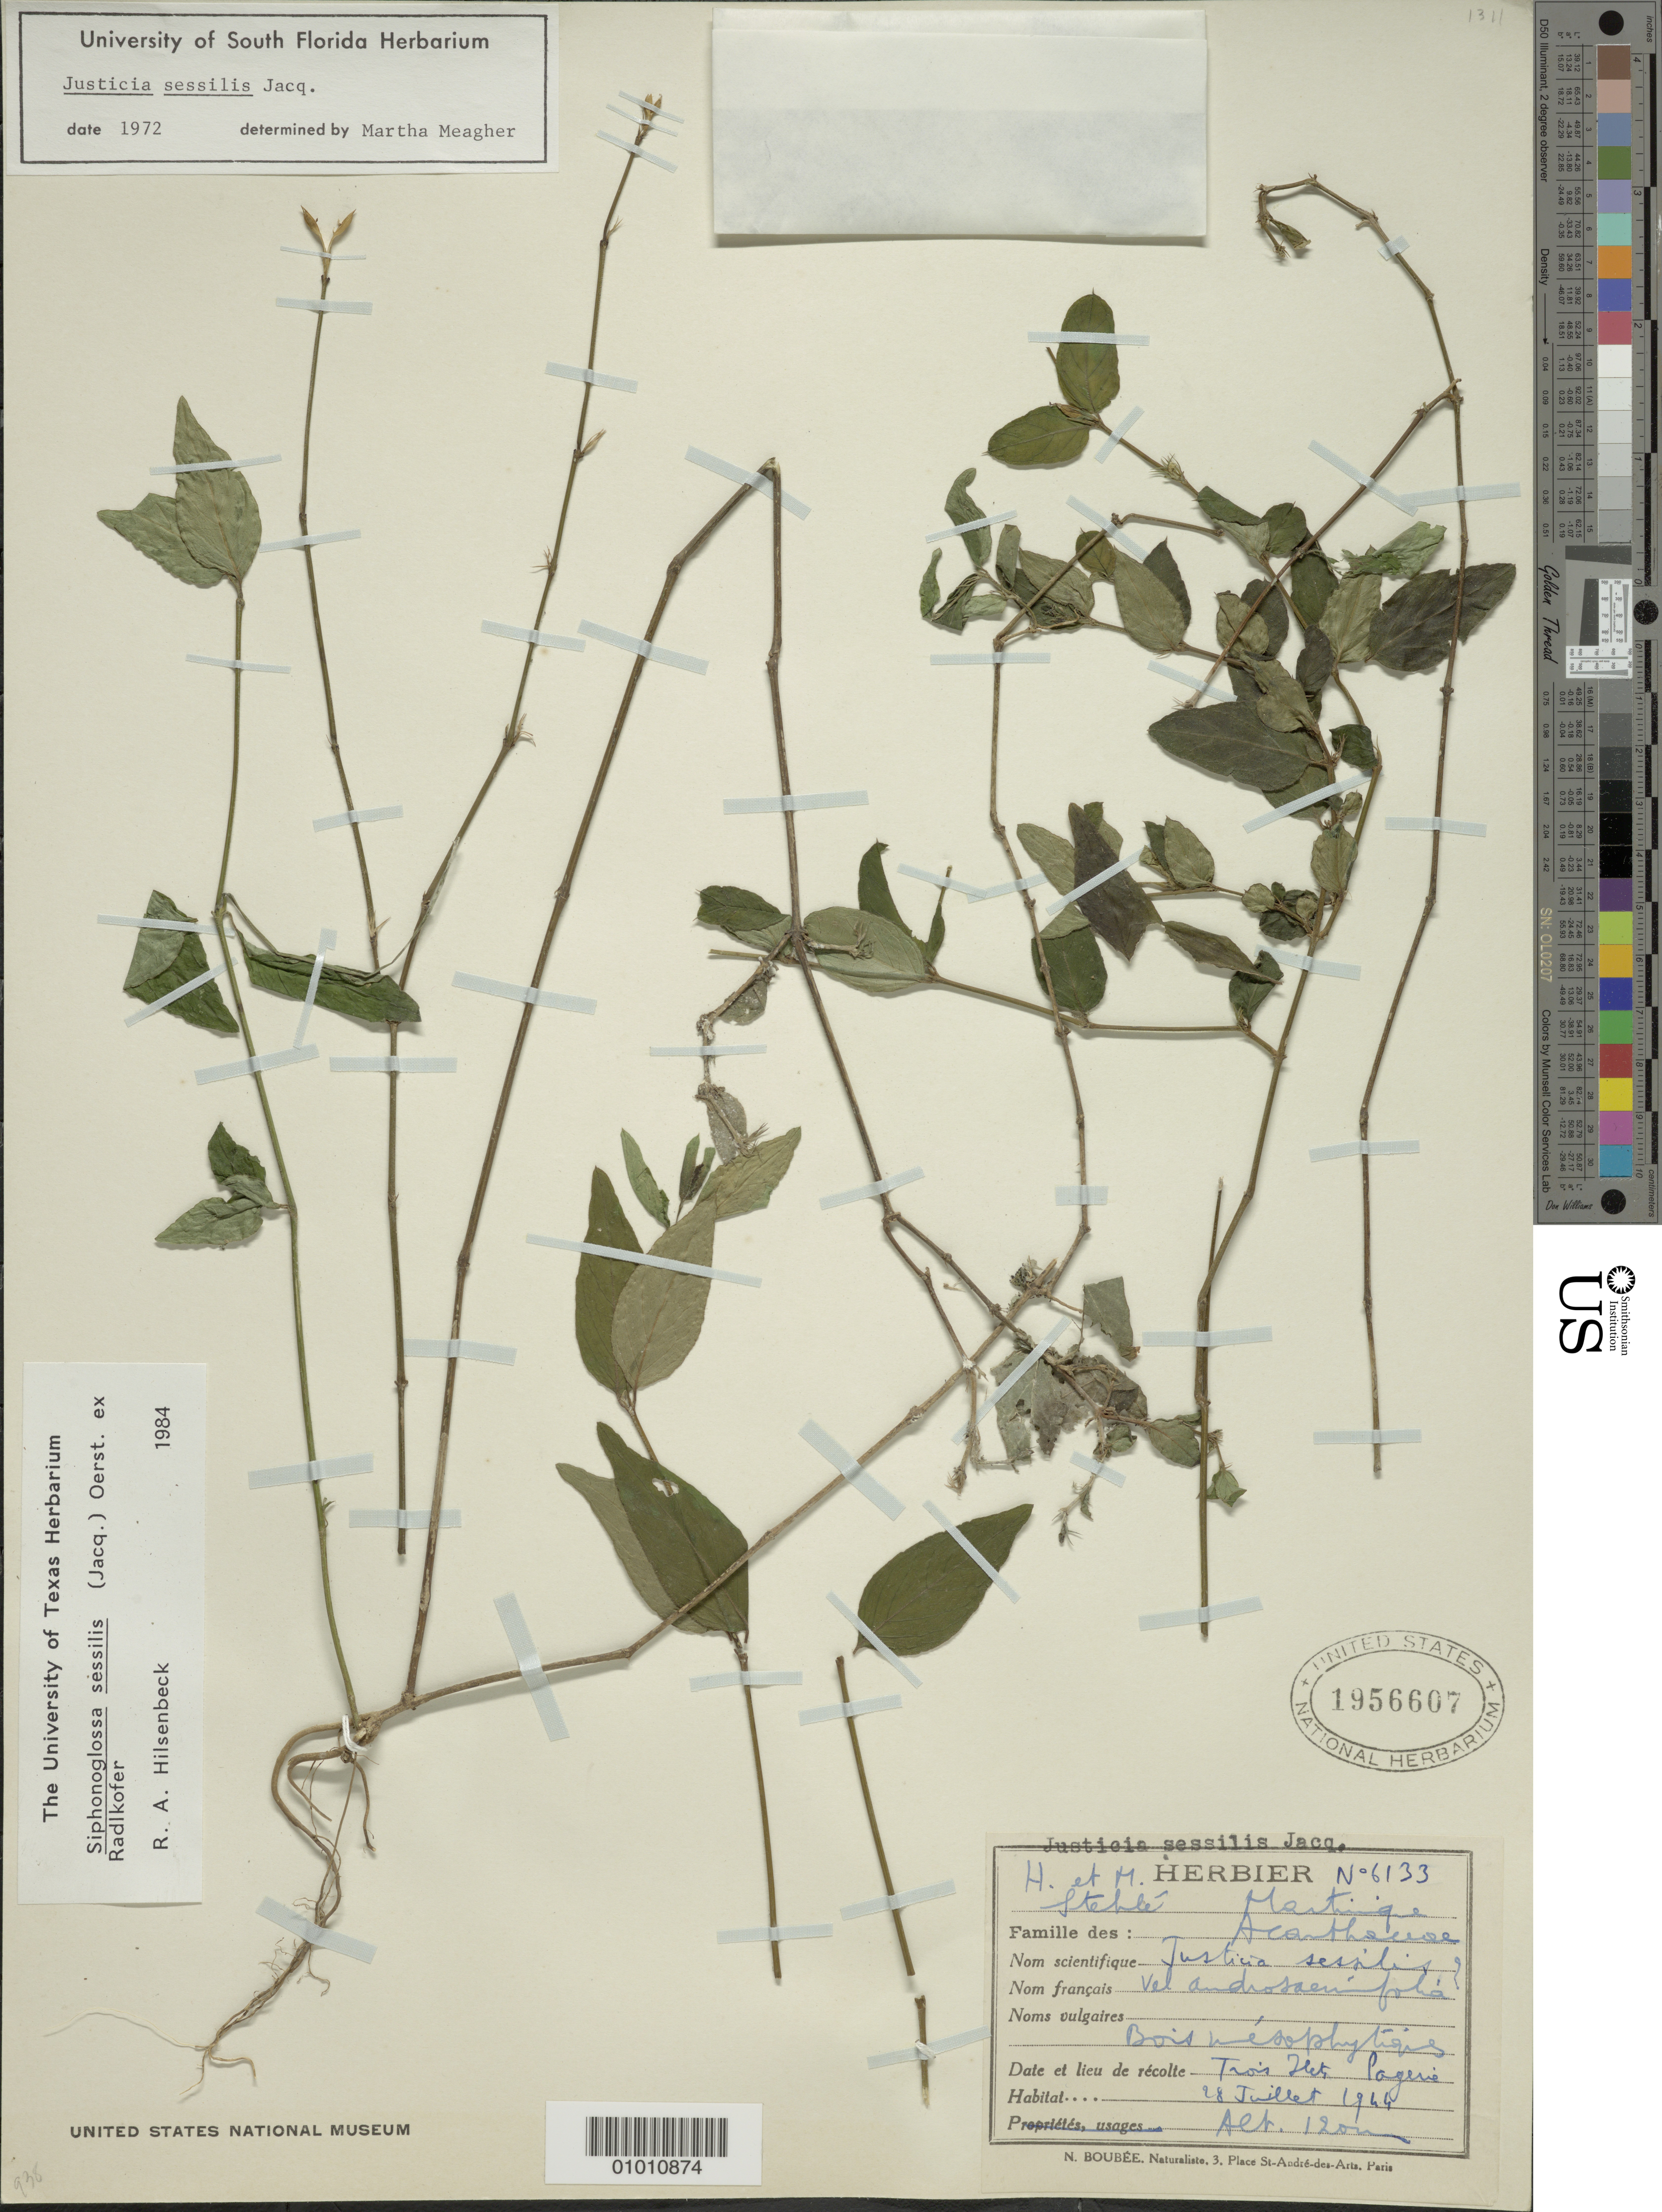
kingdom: Plantae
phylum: Tracheophyta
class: Magnoliopsida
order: Lamiales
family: Acanthaceae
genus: Siphonoglossa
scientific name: Siphonoglossa sessilis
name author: (Jacq.) D.N. Gibson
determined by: Hilsenbeck, R. A.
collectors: H. Stehlé & M. Stehlé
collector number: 6133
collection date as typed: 28 Jul 1944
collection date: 1944-07-28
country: Martinique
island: Martinique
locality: Trois Islets Pagerie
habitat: Bois mésophytiques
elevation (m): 120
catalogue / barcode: US 1956607